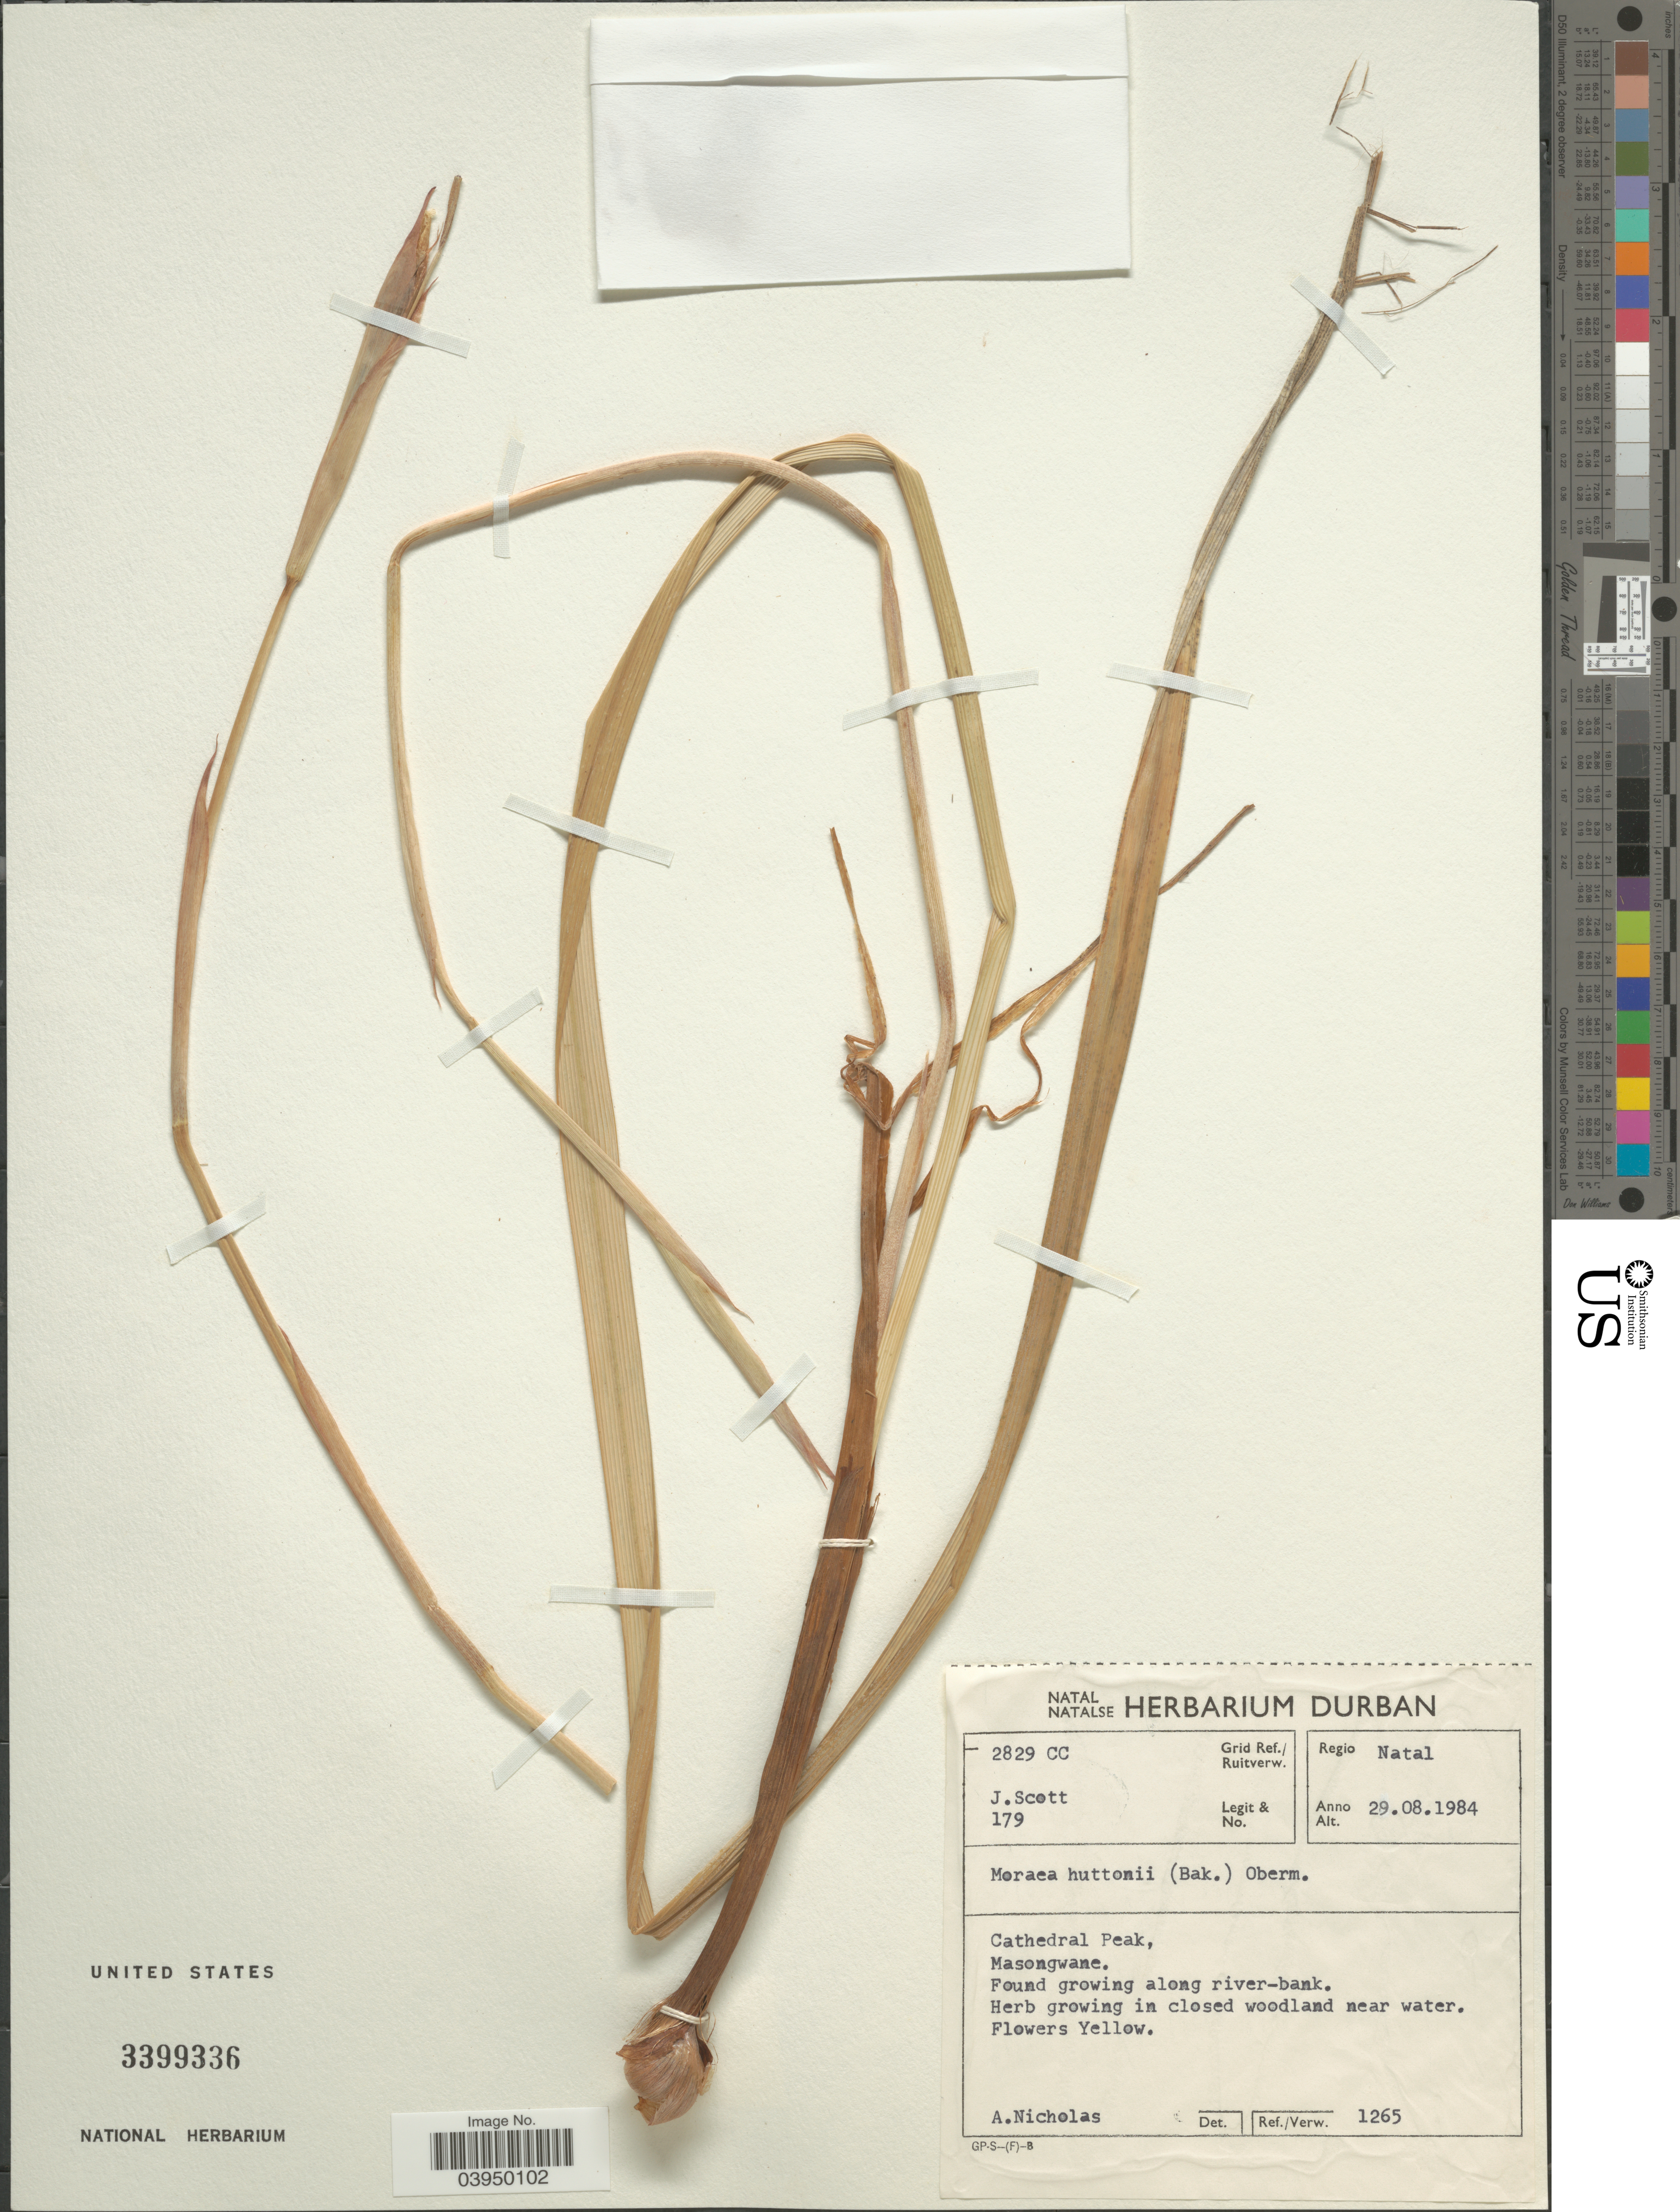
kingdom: Plantae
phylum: Tracheophyta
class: Liliopsida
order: Asparagales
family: Iridaceae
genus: Moraea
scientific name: Moraea huttonii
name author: (Baker) Oberm.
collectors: J. Scott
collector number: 179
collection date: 1984-08-29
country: South Africa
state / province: KwaZulu-Natal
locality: Regio Natal. Grid Ref./Ruitverw. 2829 CC. Cathedral Peak, Masongwane. Found growing along river-bank.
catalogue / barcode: US 3399336